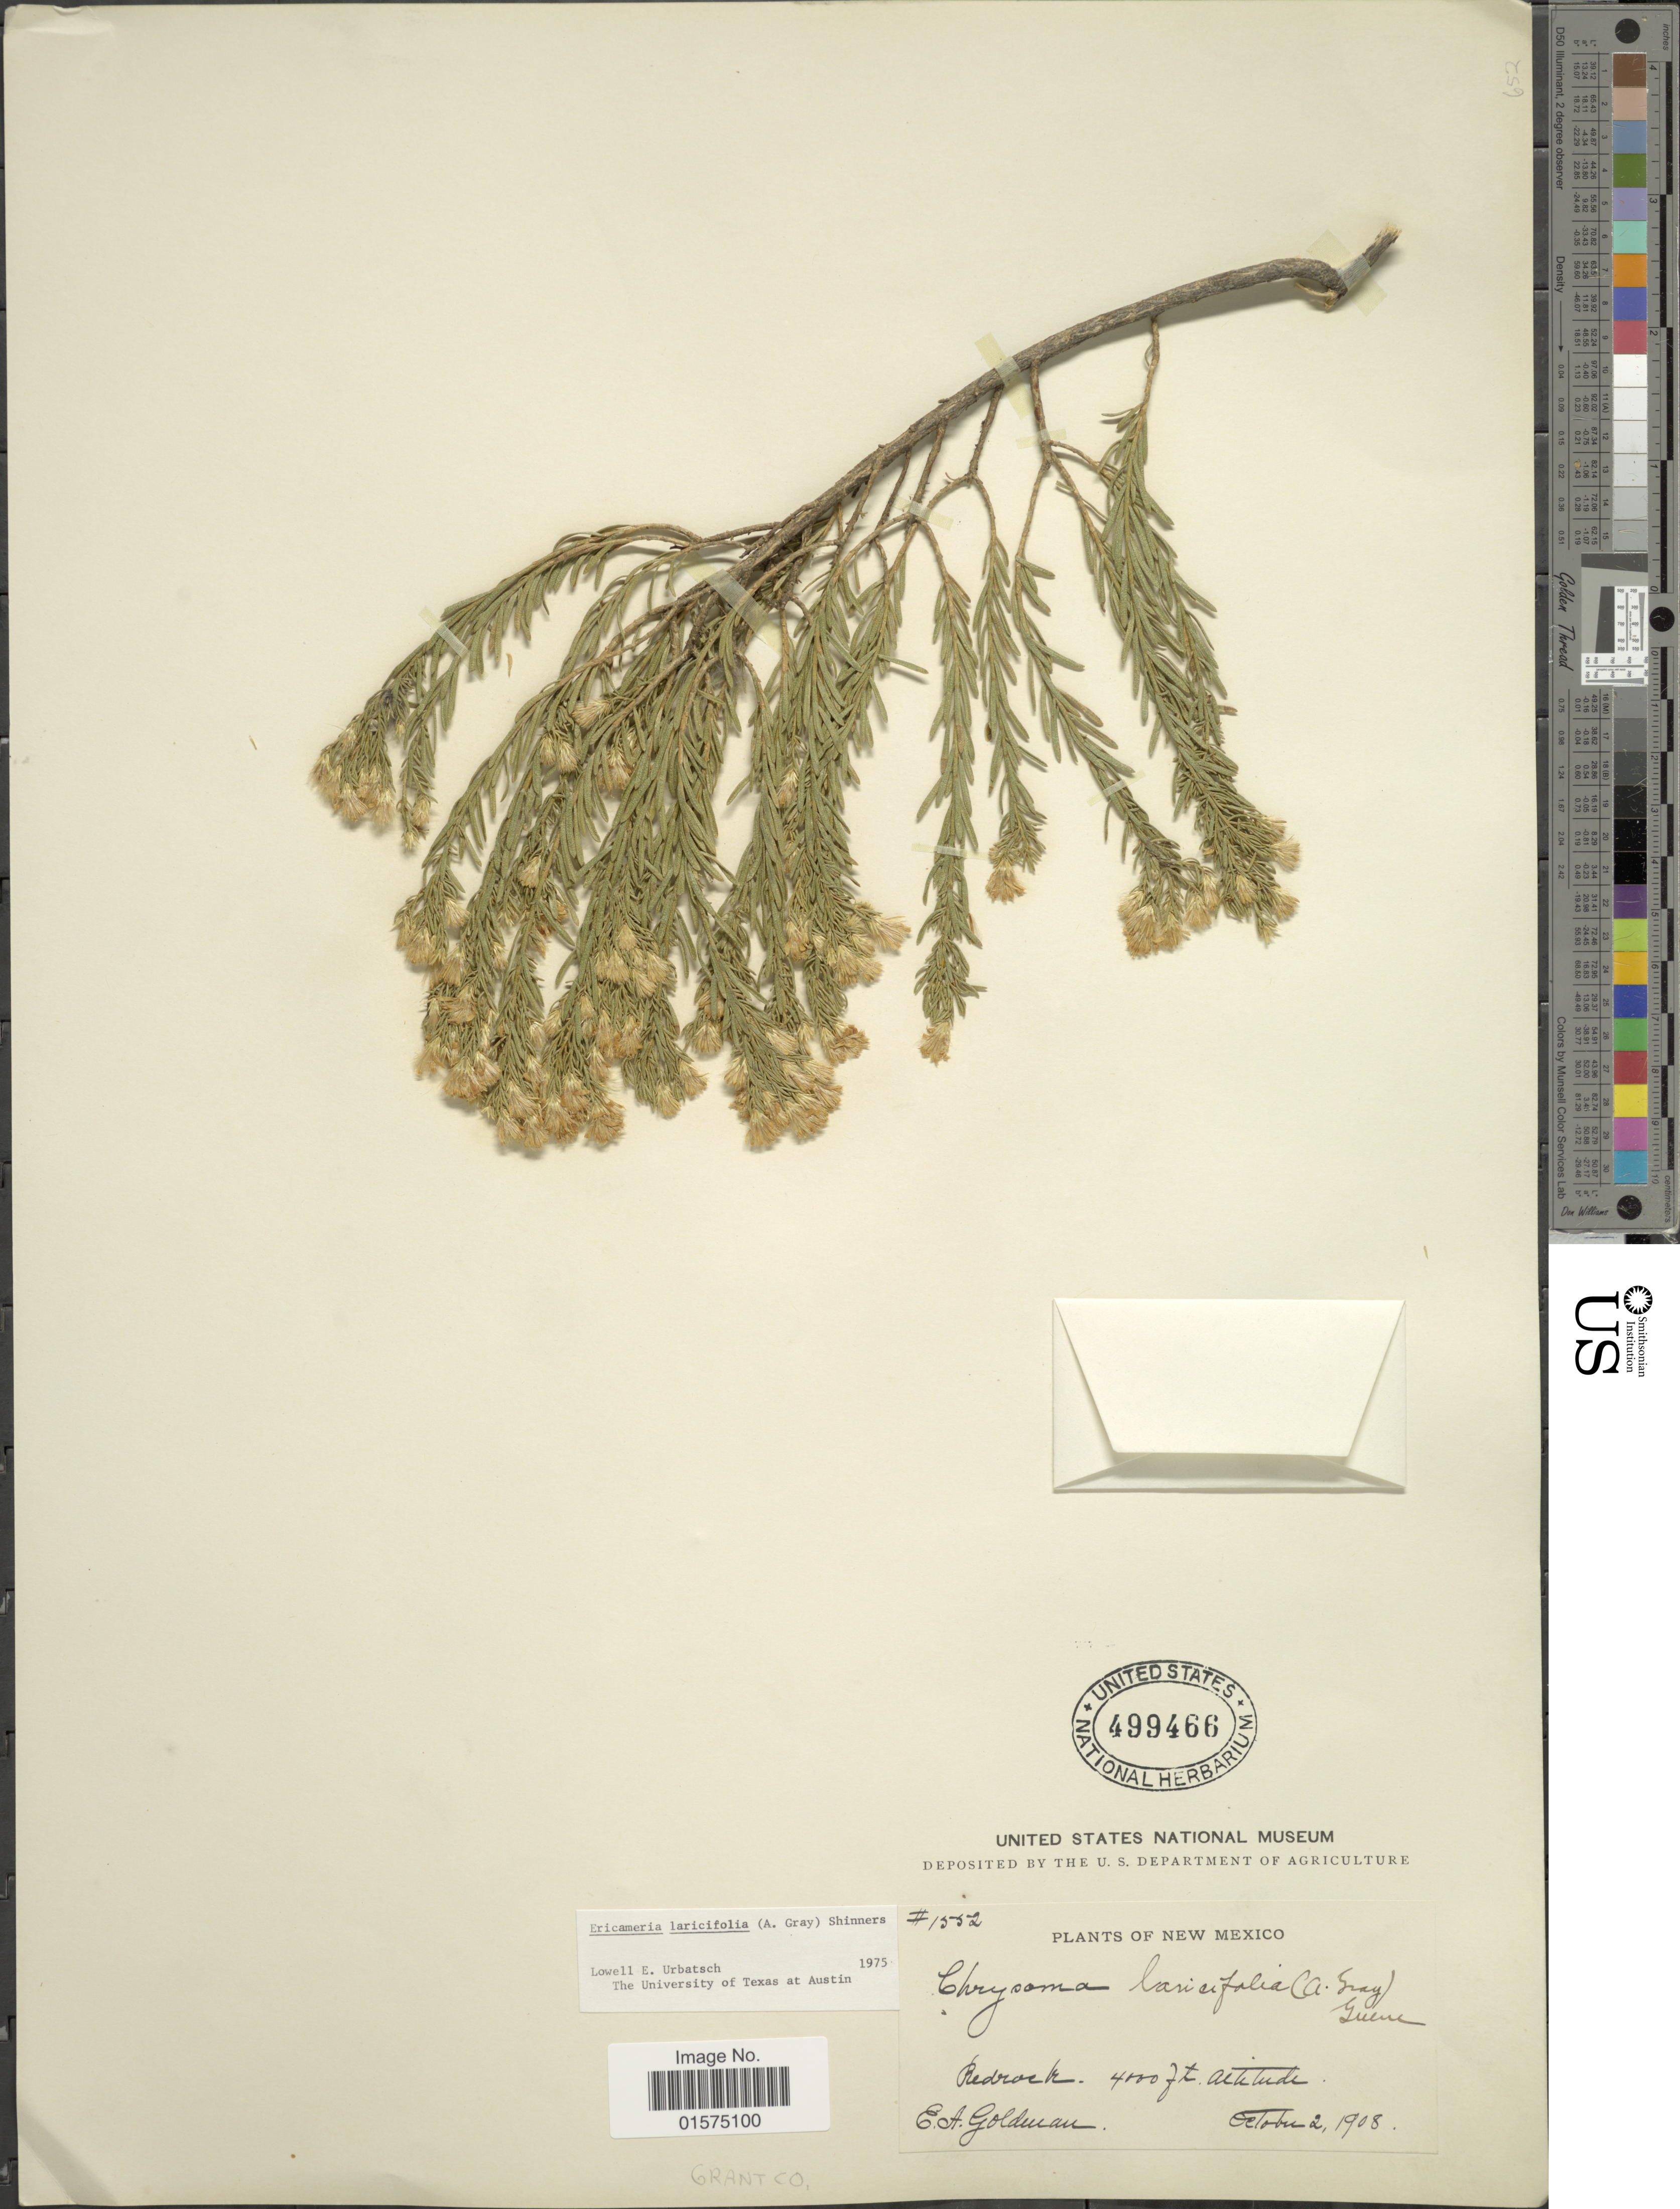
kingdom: Plantae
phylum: Tracheophyta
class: Magnoliopsida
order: Asterales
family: Asteraceae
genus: Ericameria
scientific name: Ericameria laricifolia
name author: (A. Gray) Shinners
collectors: E. A. Goldman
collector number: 1552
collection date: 1908-10-02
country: United States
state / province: New Mexico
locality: Redrock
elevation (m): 1219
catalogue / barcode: US 499466